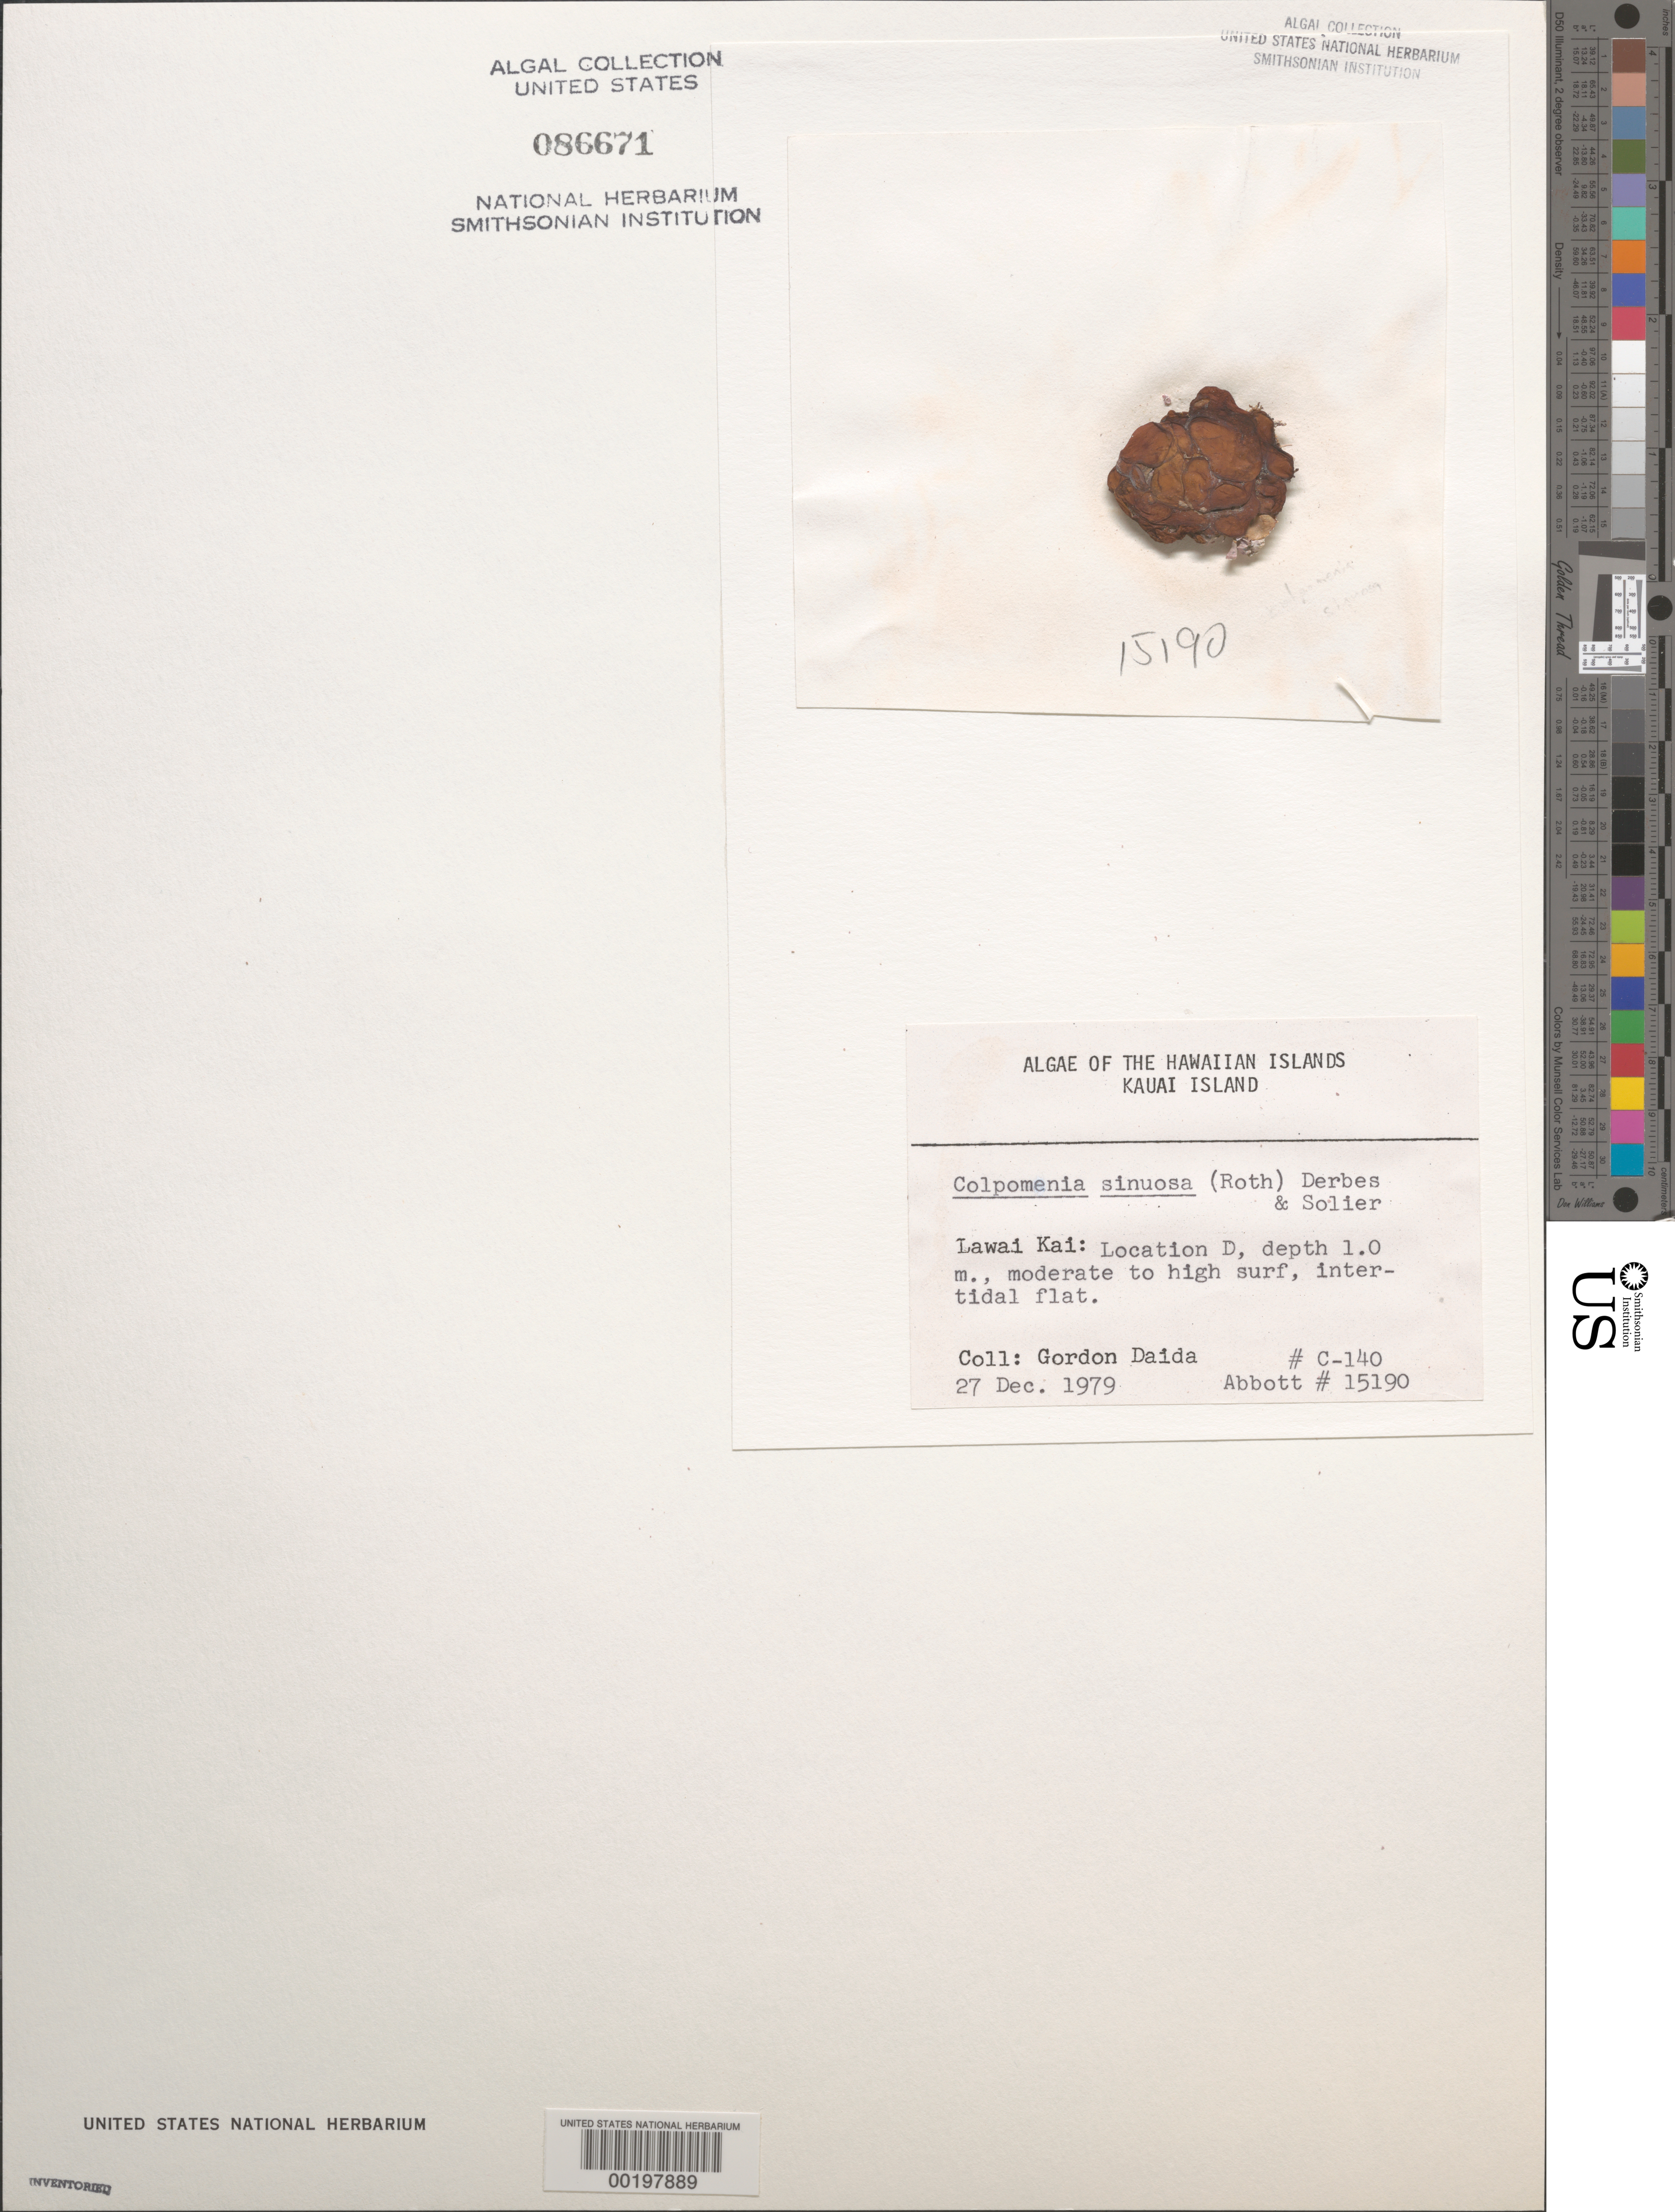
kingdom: Chromista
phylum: Ochrophyta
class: Phaeophyceae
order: Scytosiphonales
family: Scytosiphonaceae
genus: Colpomenia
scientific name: Colpomenia sinuosa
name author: (K. Mert. ex Roth) Derbes & Solier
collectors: G. Daida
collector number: C140 & IAA 15190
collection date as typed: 27 Dec 1979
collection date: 1979-12-27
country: United States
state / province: Hawaii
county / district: Kauai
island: Kaua'i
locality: Lawai Kai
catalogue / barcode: US 86671